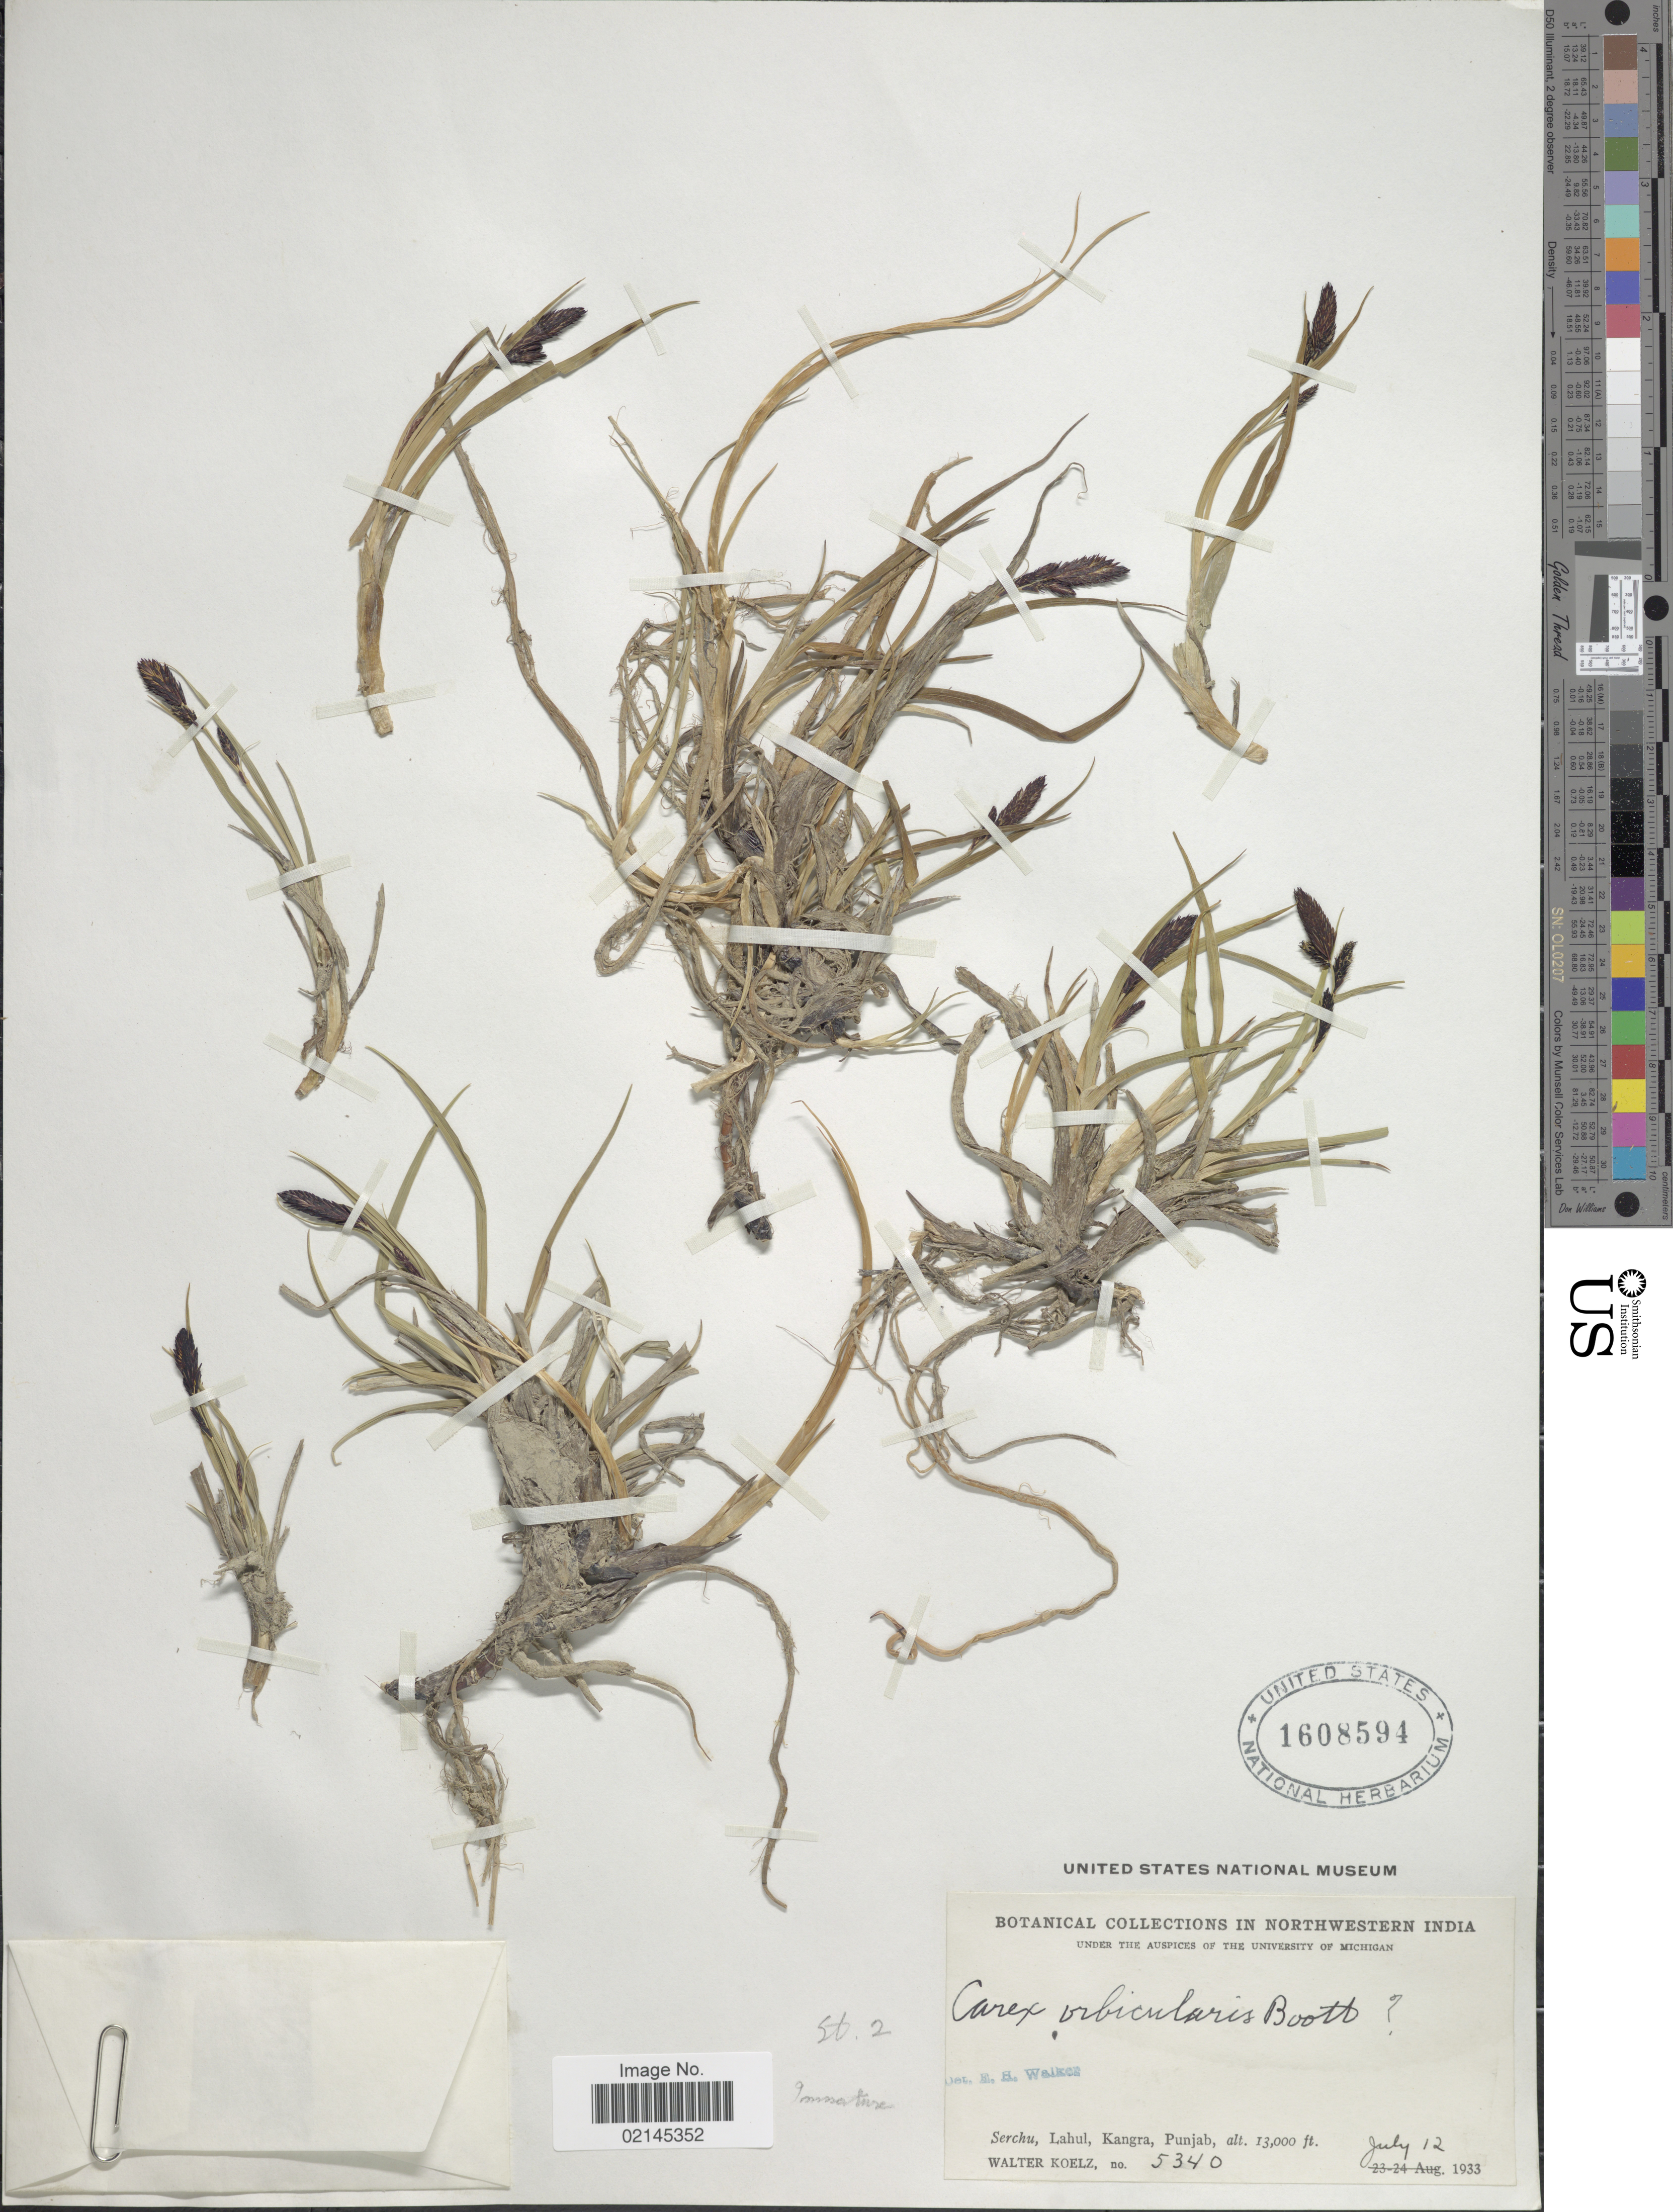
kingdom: Plantae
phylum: Tracheophyta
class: Liliopsida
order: Poales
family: Cyperaceae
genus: Carex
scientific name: Carex orbicularis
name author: Boott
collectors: W. N. Koelz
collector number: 5340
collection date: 1933-07-12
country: India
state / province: Punjab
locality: Northwestern India. Serchu, Lahul, Kangra, Punjab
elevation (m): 3962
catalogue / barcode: US 1608594